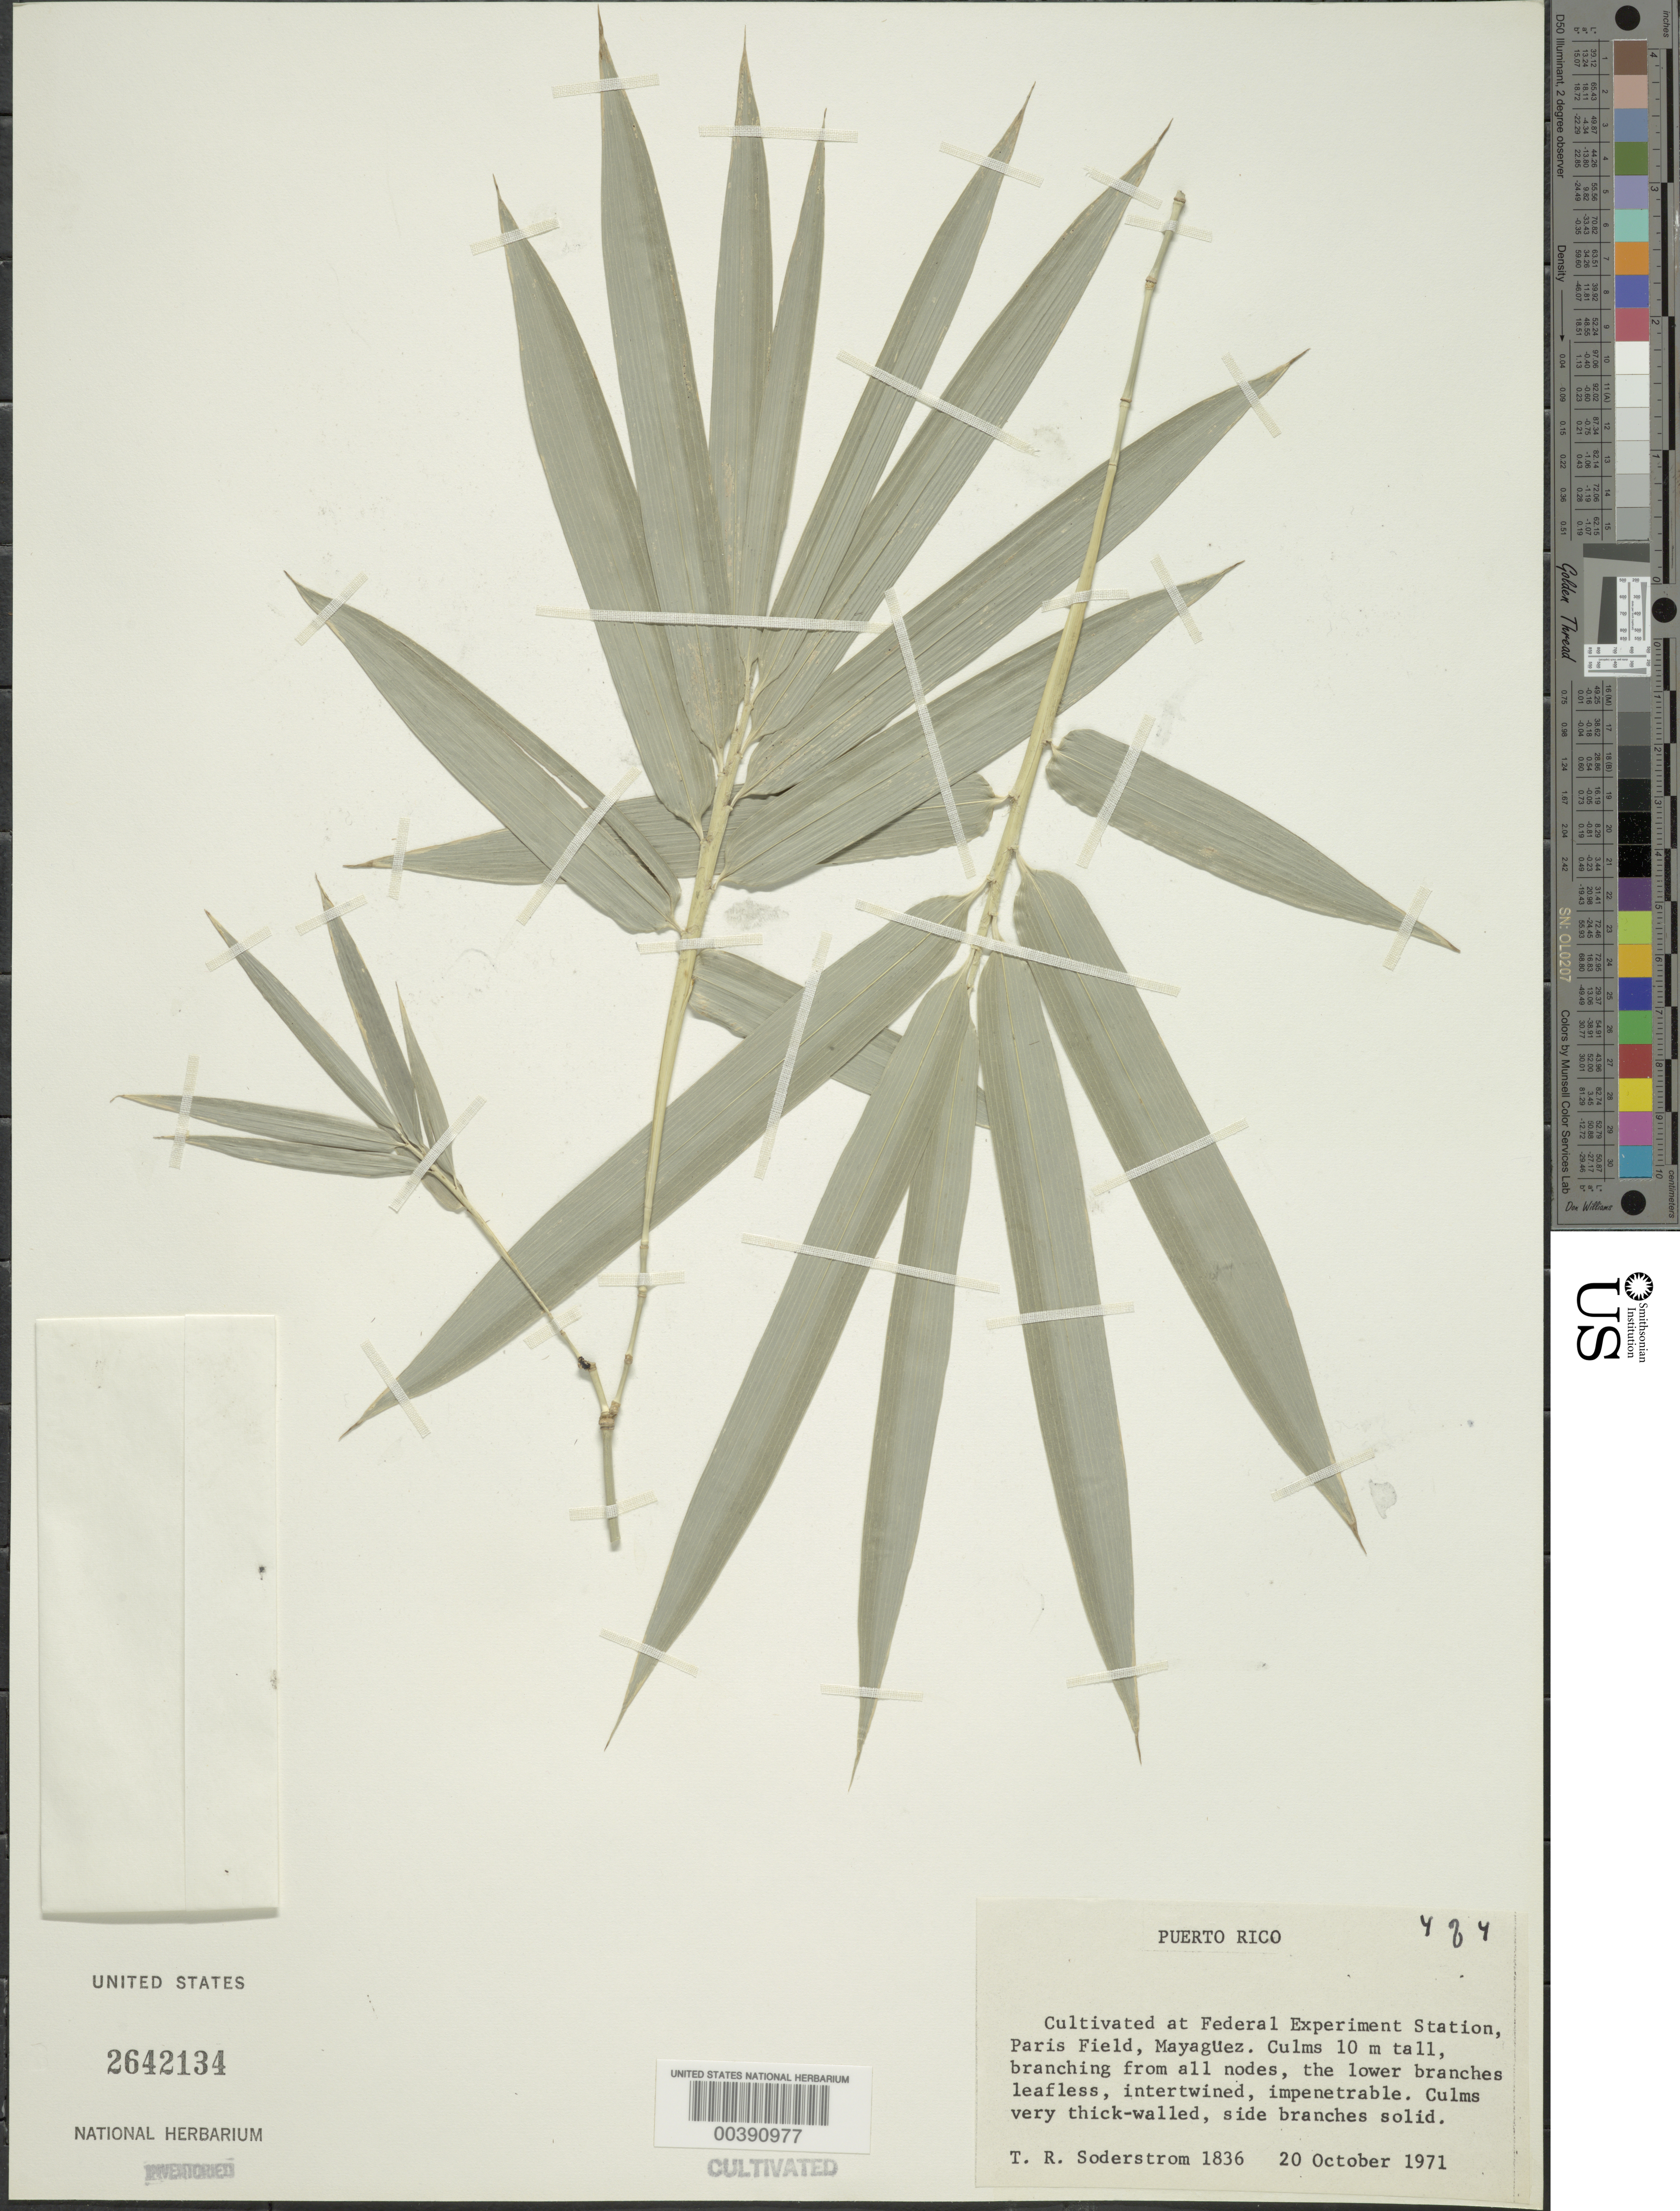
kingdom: Plantae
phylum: Tracheophyta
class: Liliopsida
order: Poales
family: Poaceae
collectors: T. R. Soderstrom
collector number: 1836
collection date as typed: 20 Oct 1971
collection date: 1971-10-20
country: Puerto Rico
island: Greater Antilles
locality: Mayaguez, federal experiment station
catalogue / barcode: US 2642134